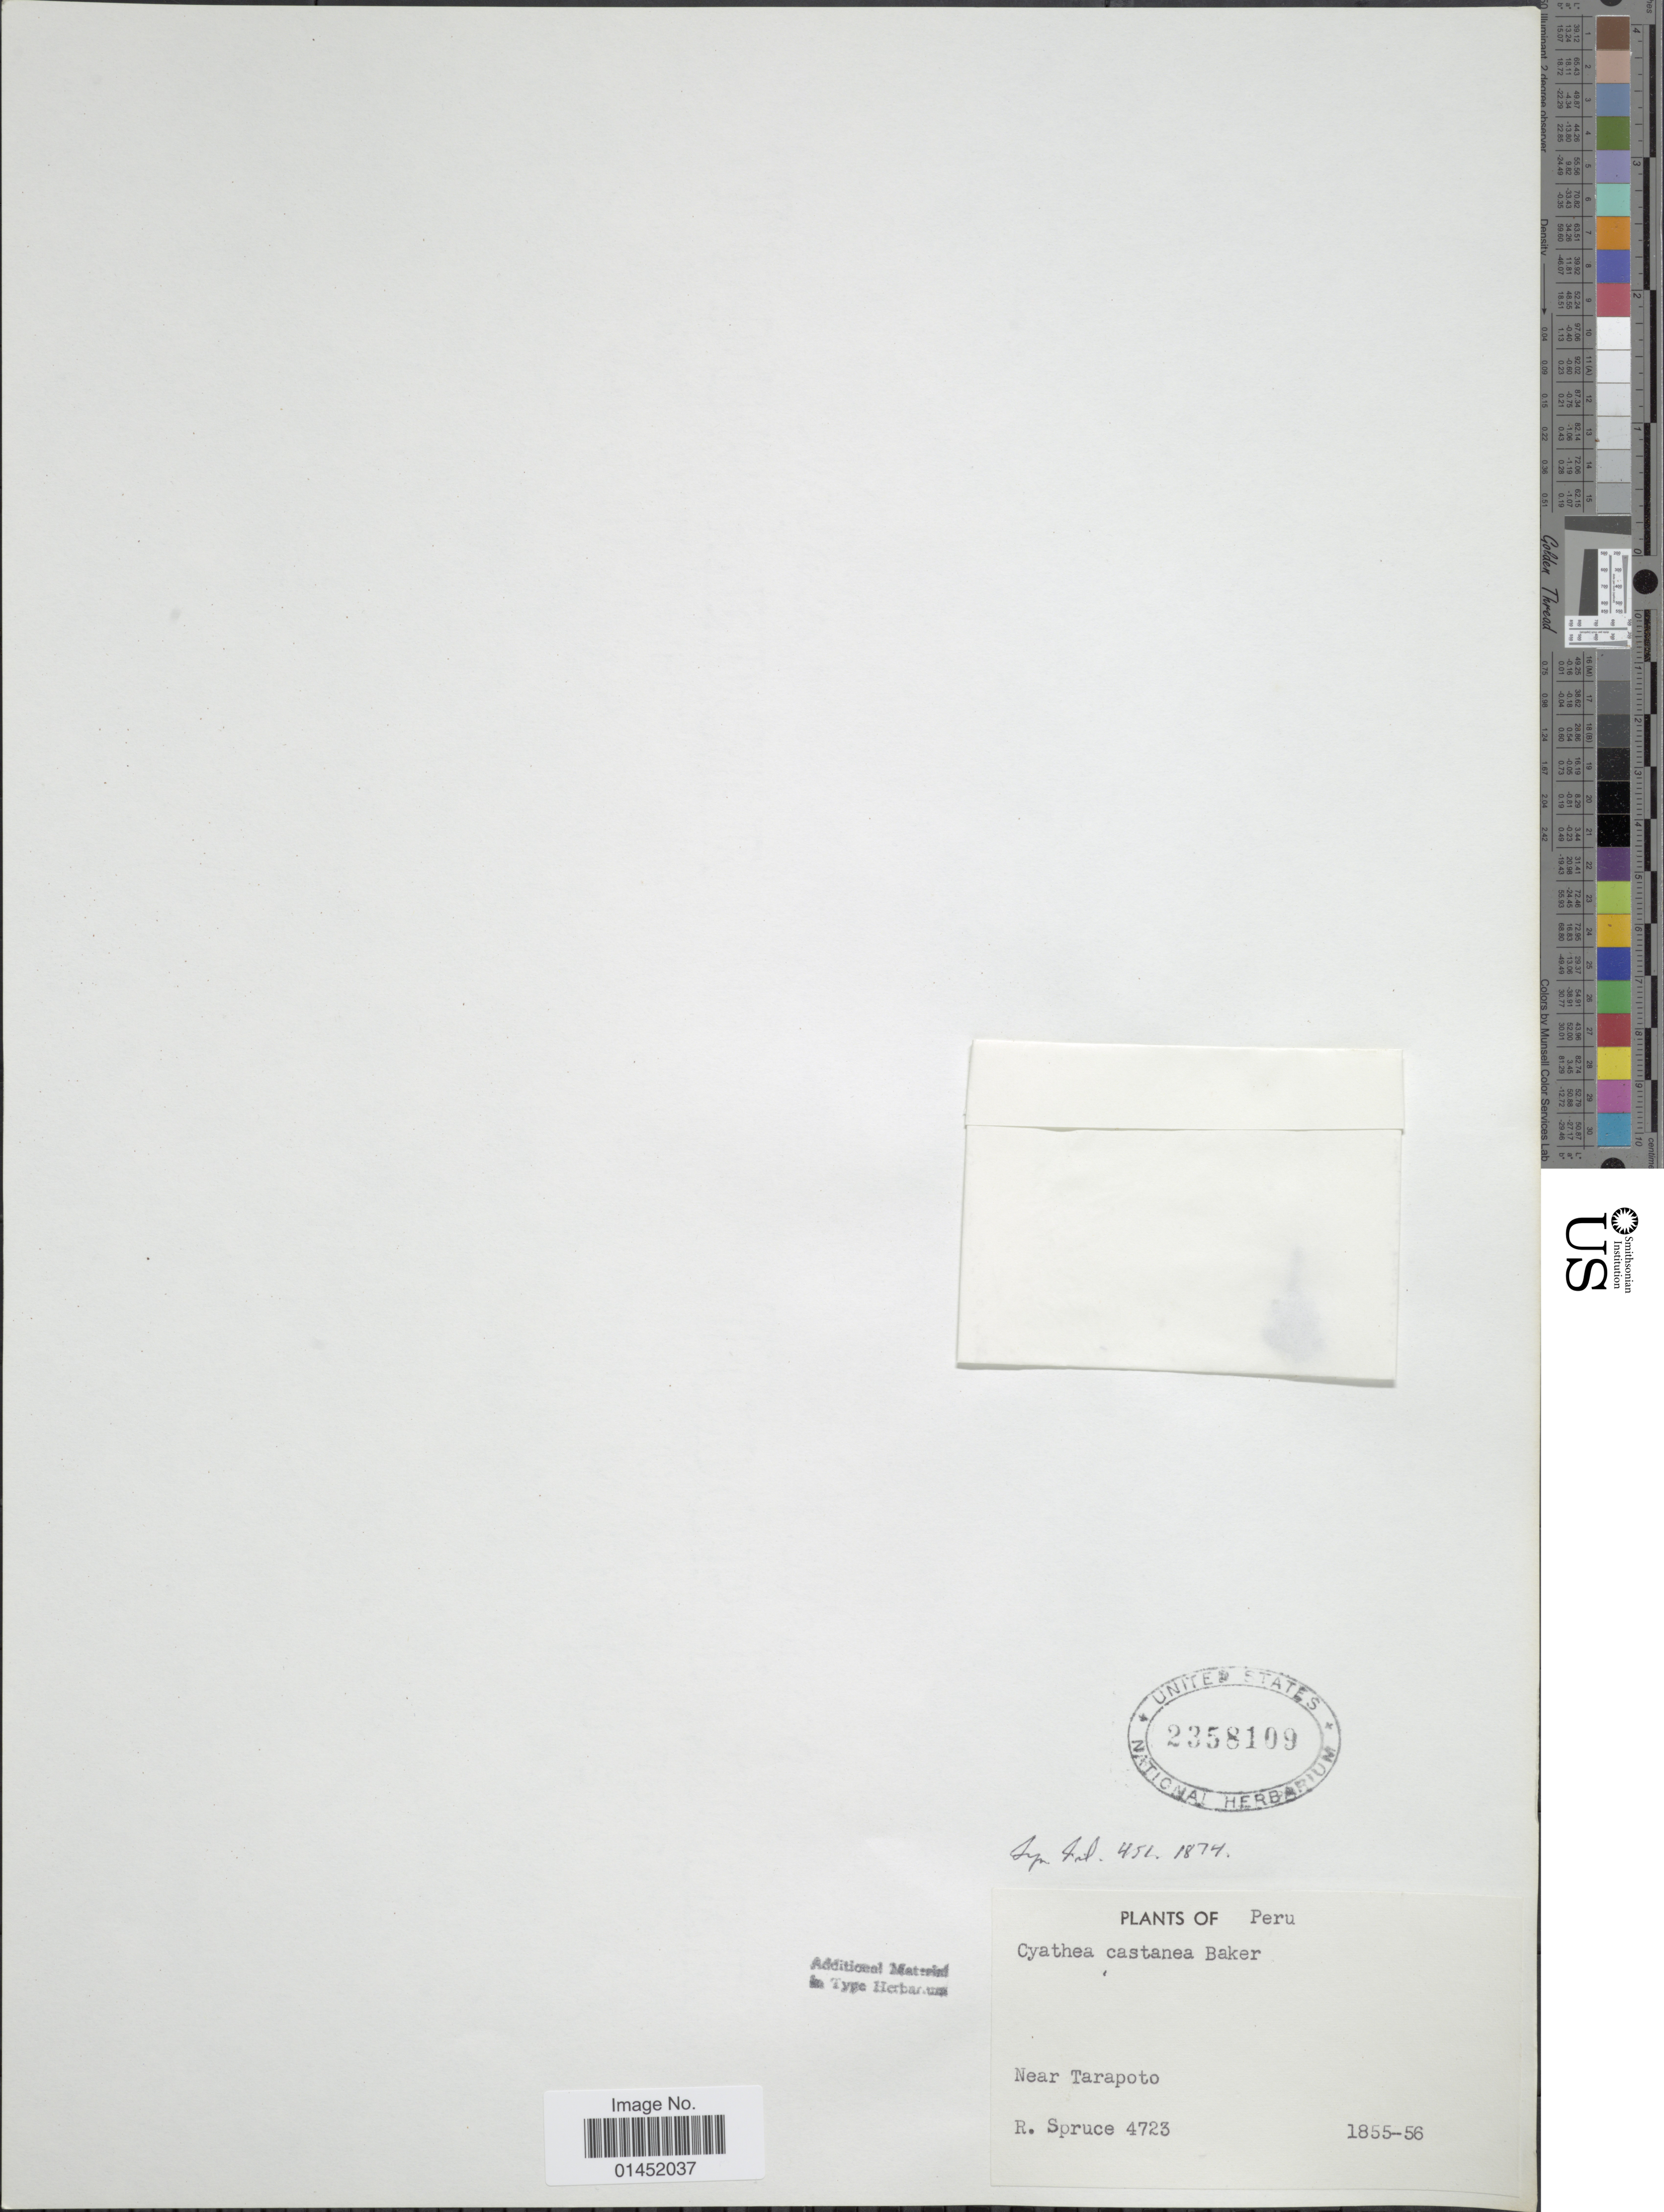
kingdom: Plantae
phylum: Tracheophyta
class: Polypodiopsida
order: Cyatheales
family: Cyatheaceae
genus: Cyathea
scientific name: Cyathea lechleri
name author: Mett.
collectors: R. Spruce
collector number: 4723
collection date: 1855/1856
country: Peru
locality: Near Tarapoto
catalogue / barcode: US 2358109